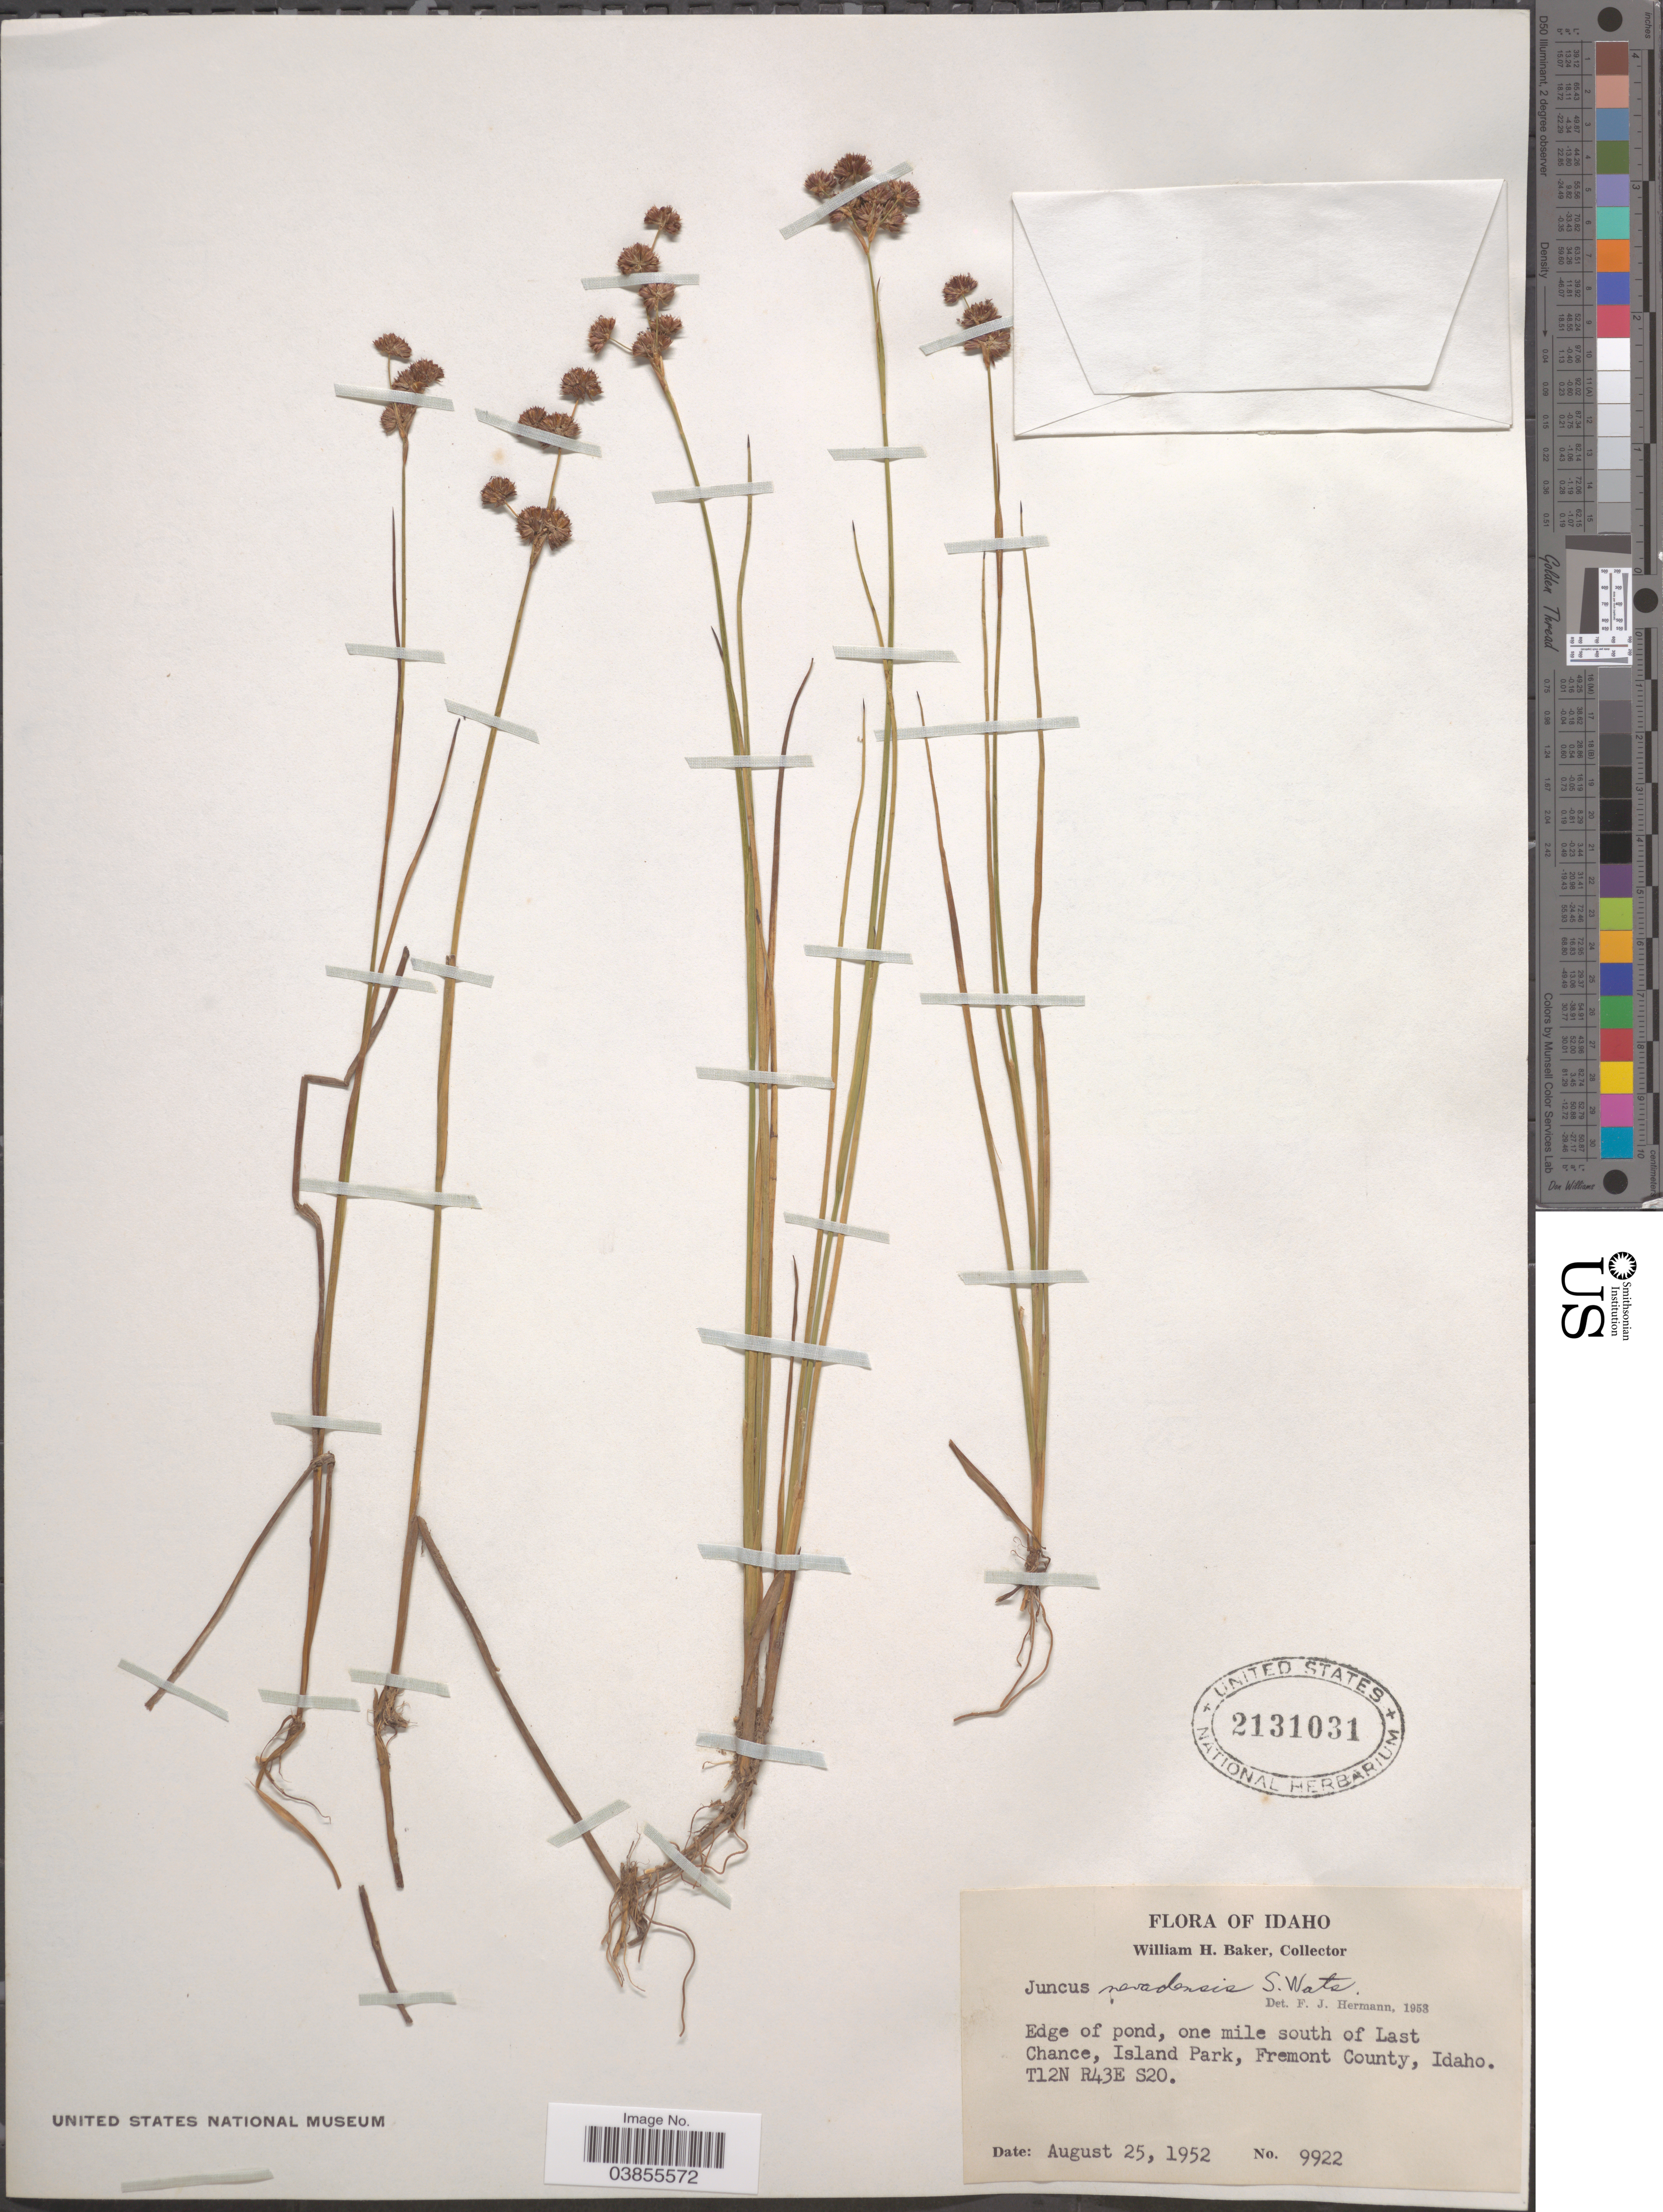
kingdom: Plantae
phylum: Tracheophyta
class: Liliopsida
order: Poales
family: Juncaceae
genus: Juncus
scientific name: Juncus nevadensis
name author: S. Watson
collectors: W. H. Baker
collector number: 9922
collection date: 1952-08-25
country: United States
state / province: Idaho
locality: Edge of pond, one mile south of Last Chance, Island Park, Fremont County, T12N R43E S20.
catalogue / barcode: US 2131031